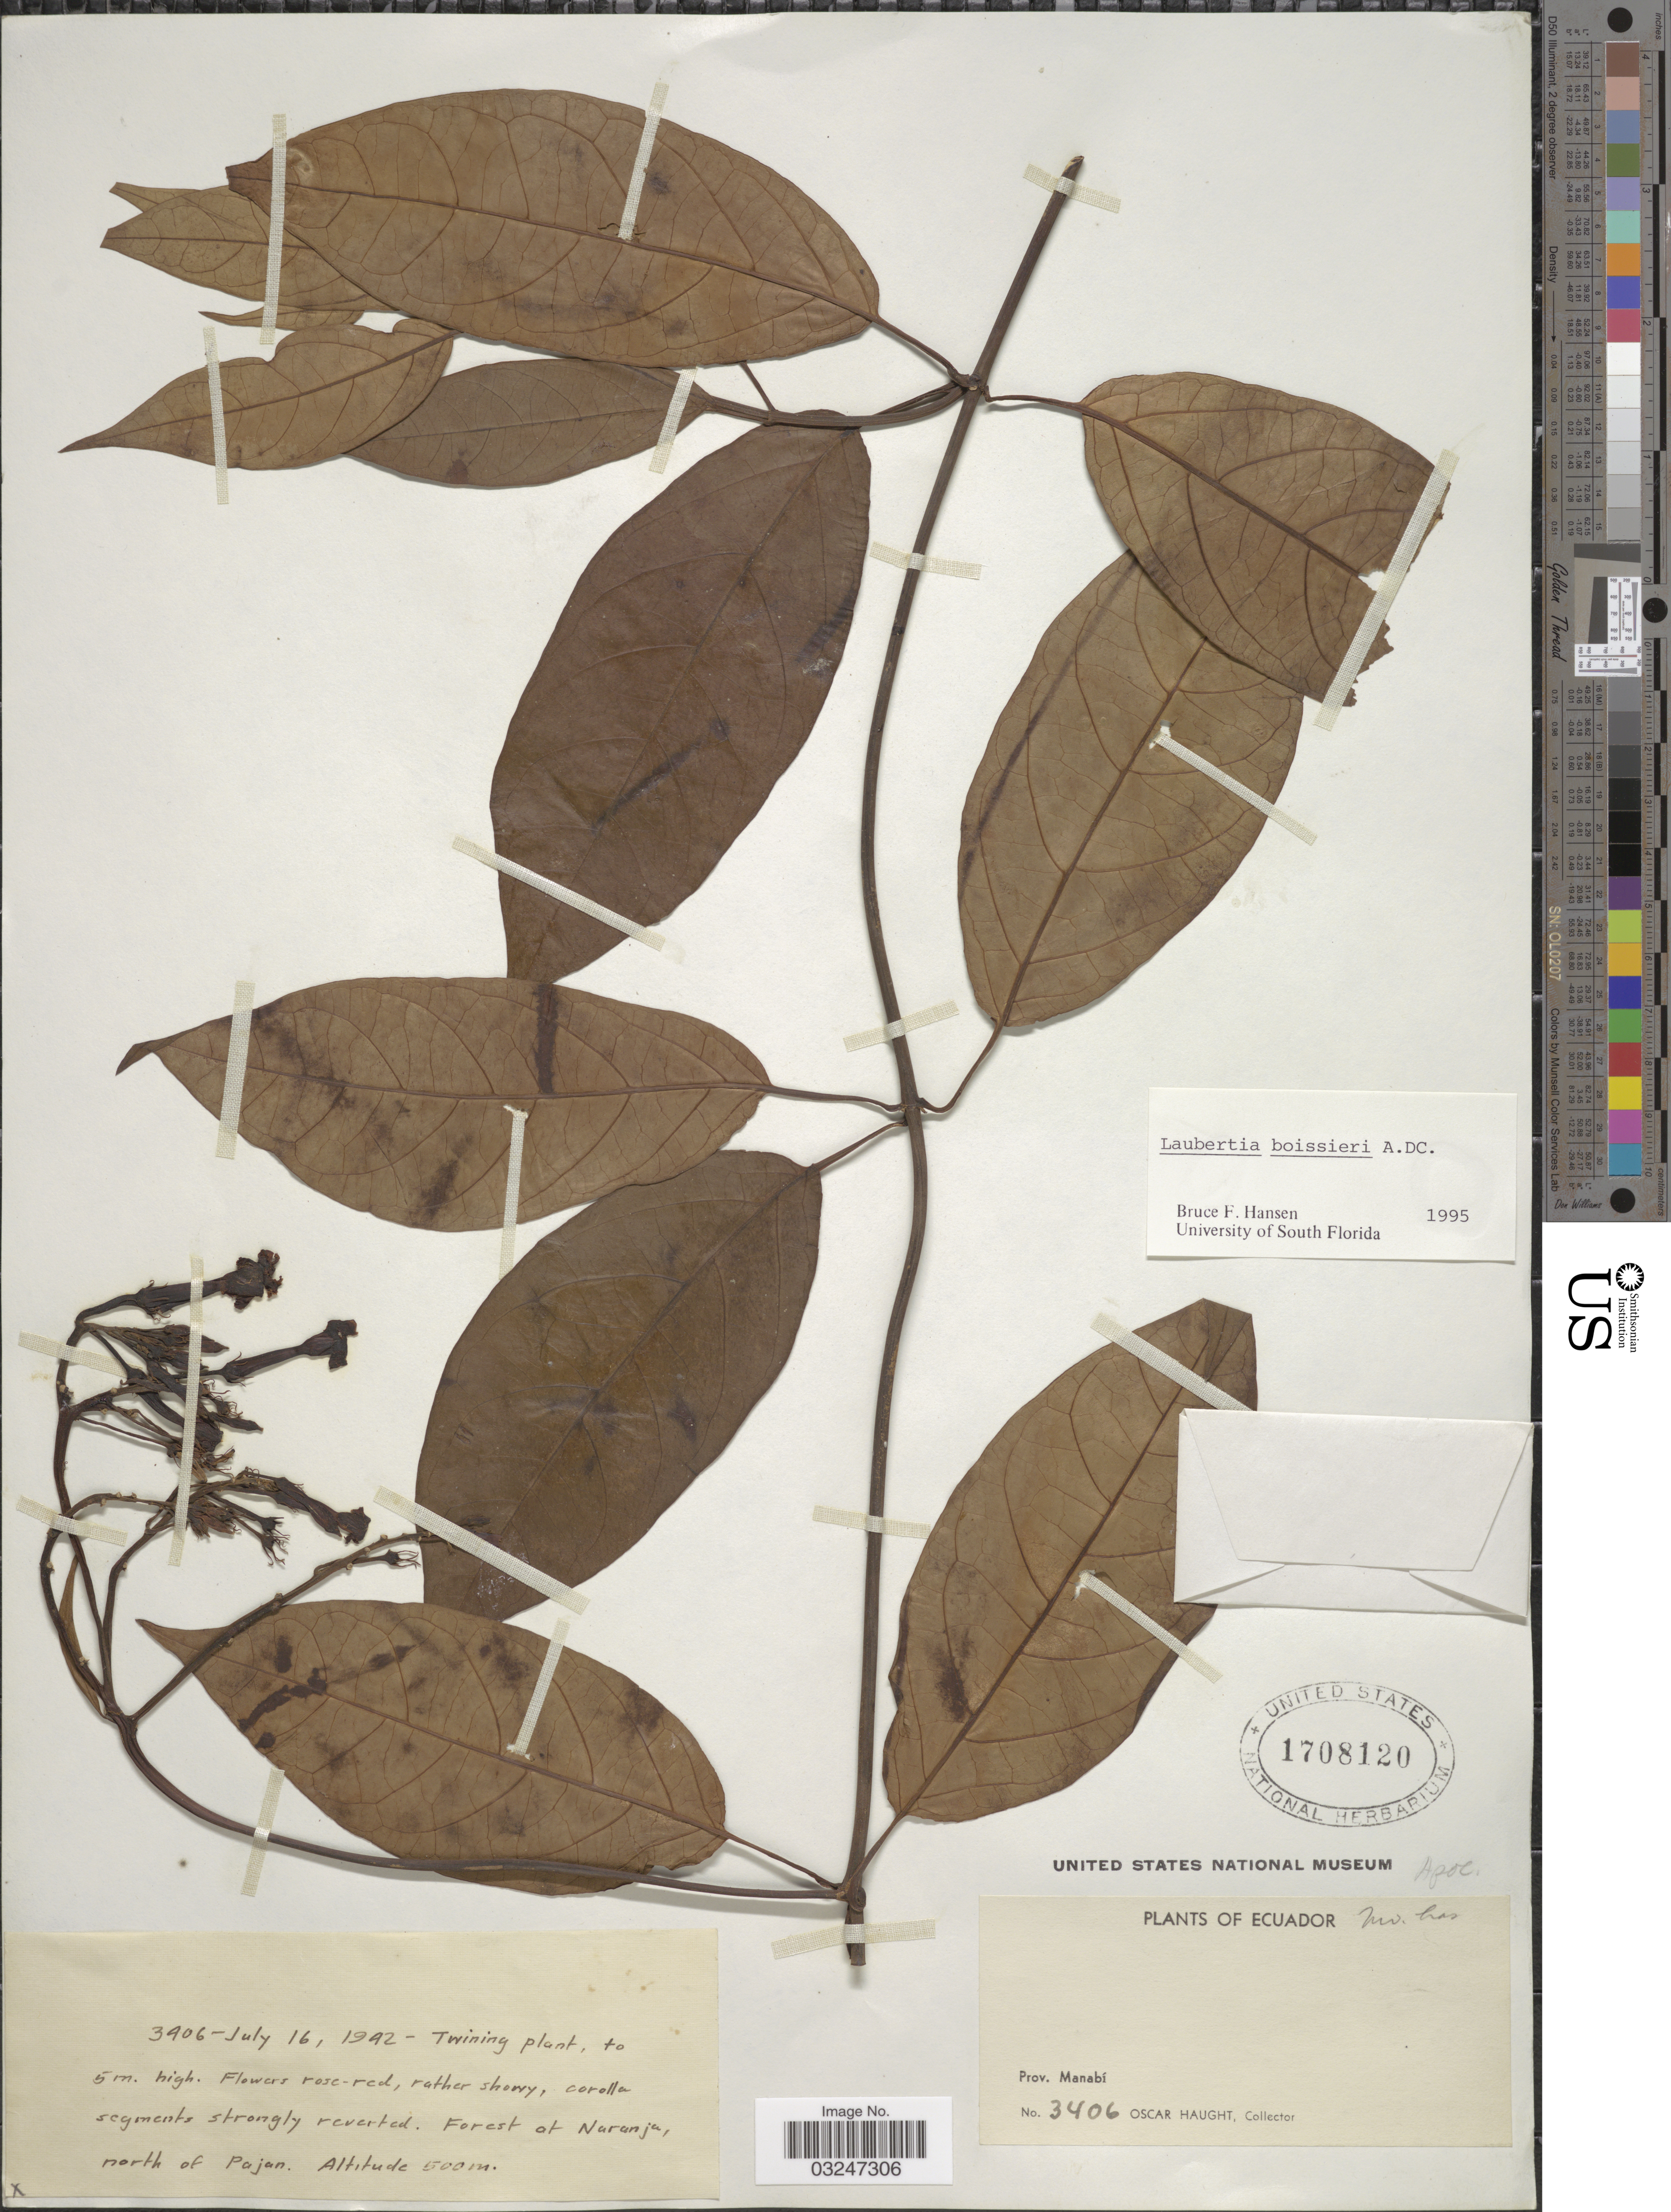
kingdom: Plantae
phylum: Tracheophyta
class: Magnoliopsida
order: Gentianales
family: Apocynaceae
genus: Laubertia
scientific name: Laubertia boissieri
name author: A. DC.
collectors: O. L. Haught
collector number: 3406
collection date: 1942-07-16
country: Ecuador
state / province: Manabí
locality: Prov. Manabí. Forest at Naranja, north of Pajan.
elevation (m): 500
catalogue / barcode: US 1708120